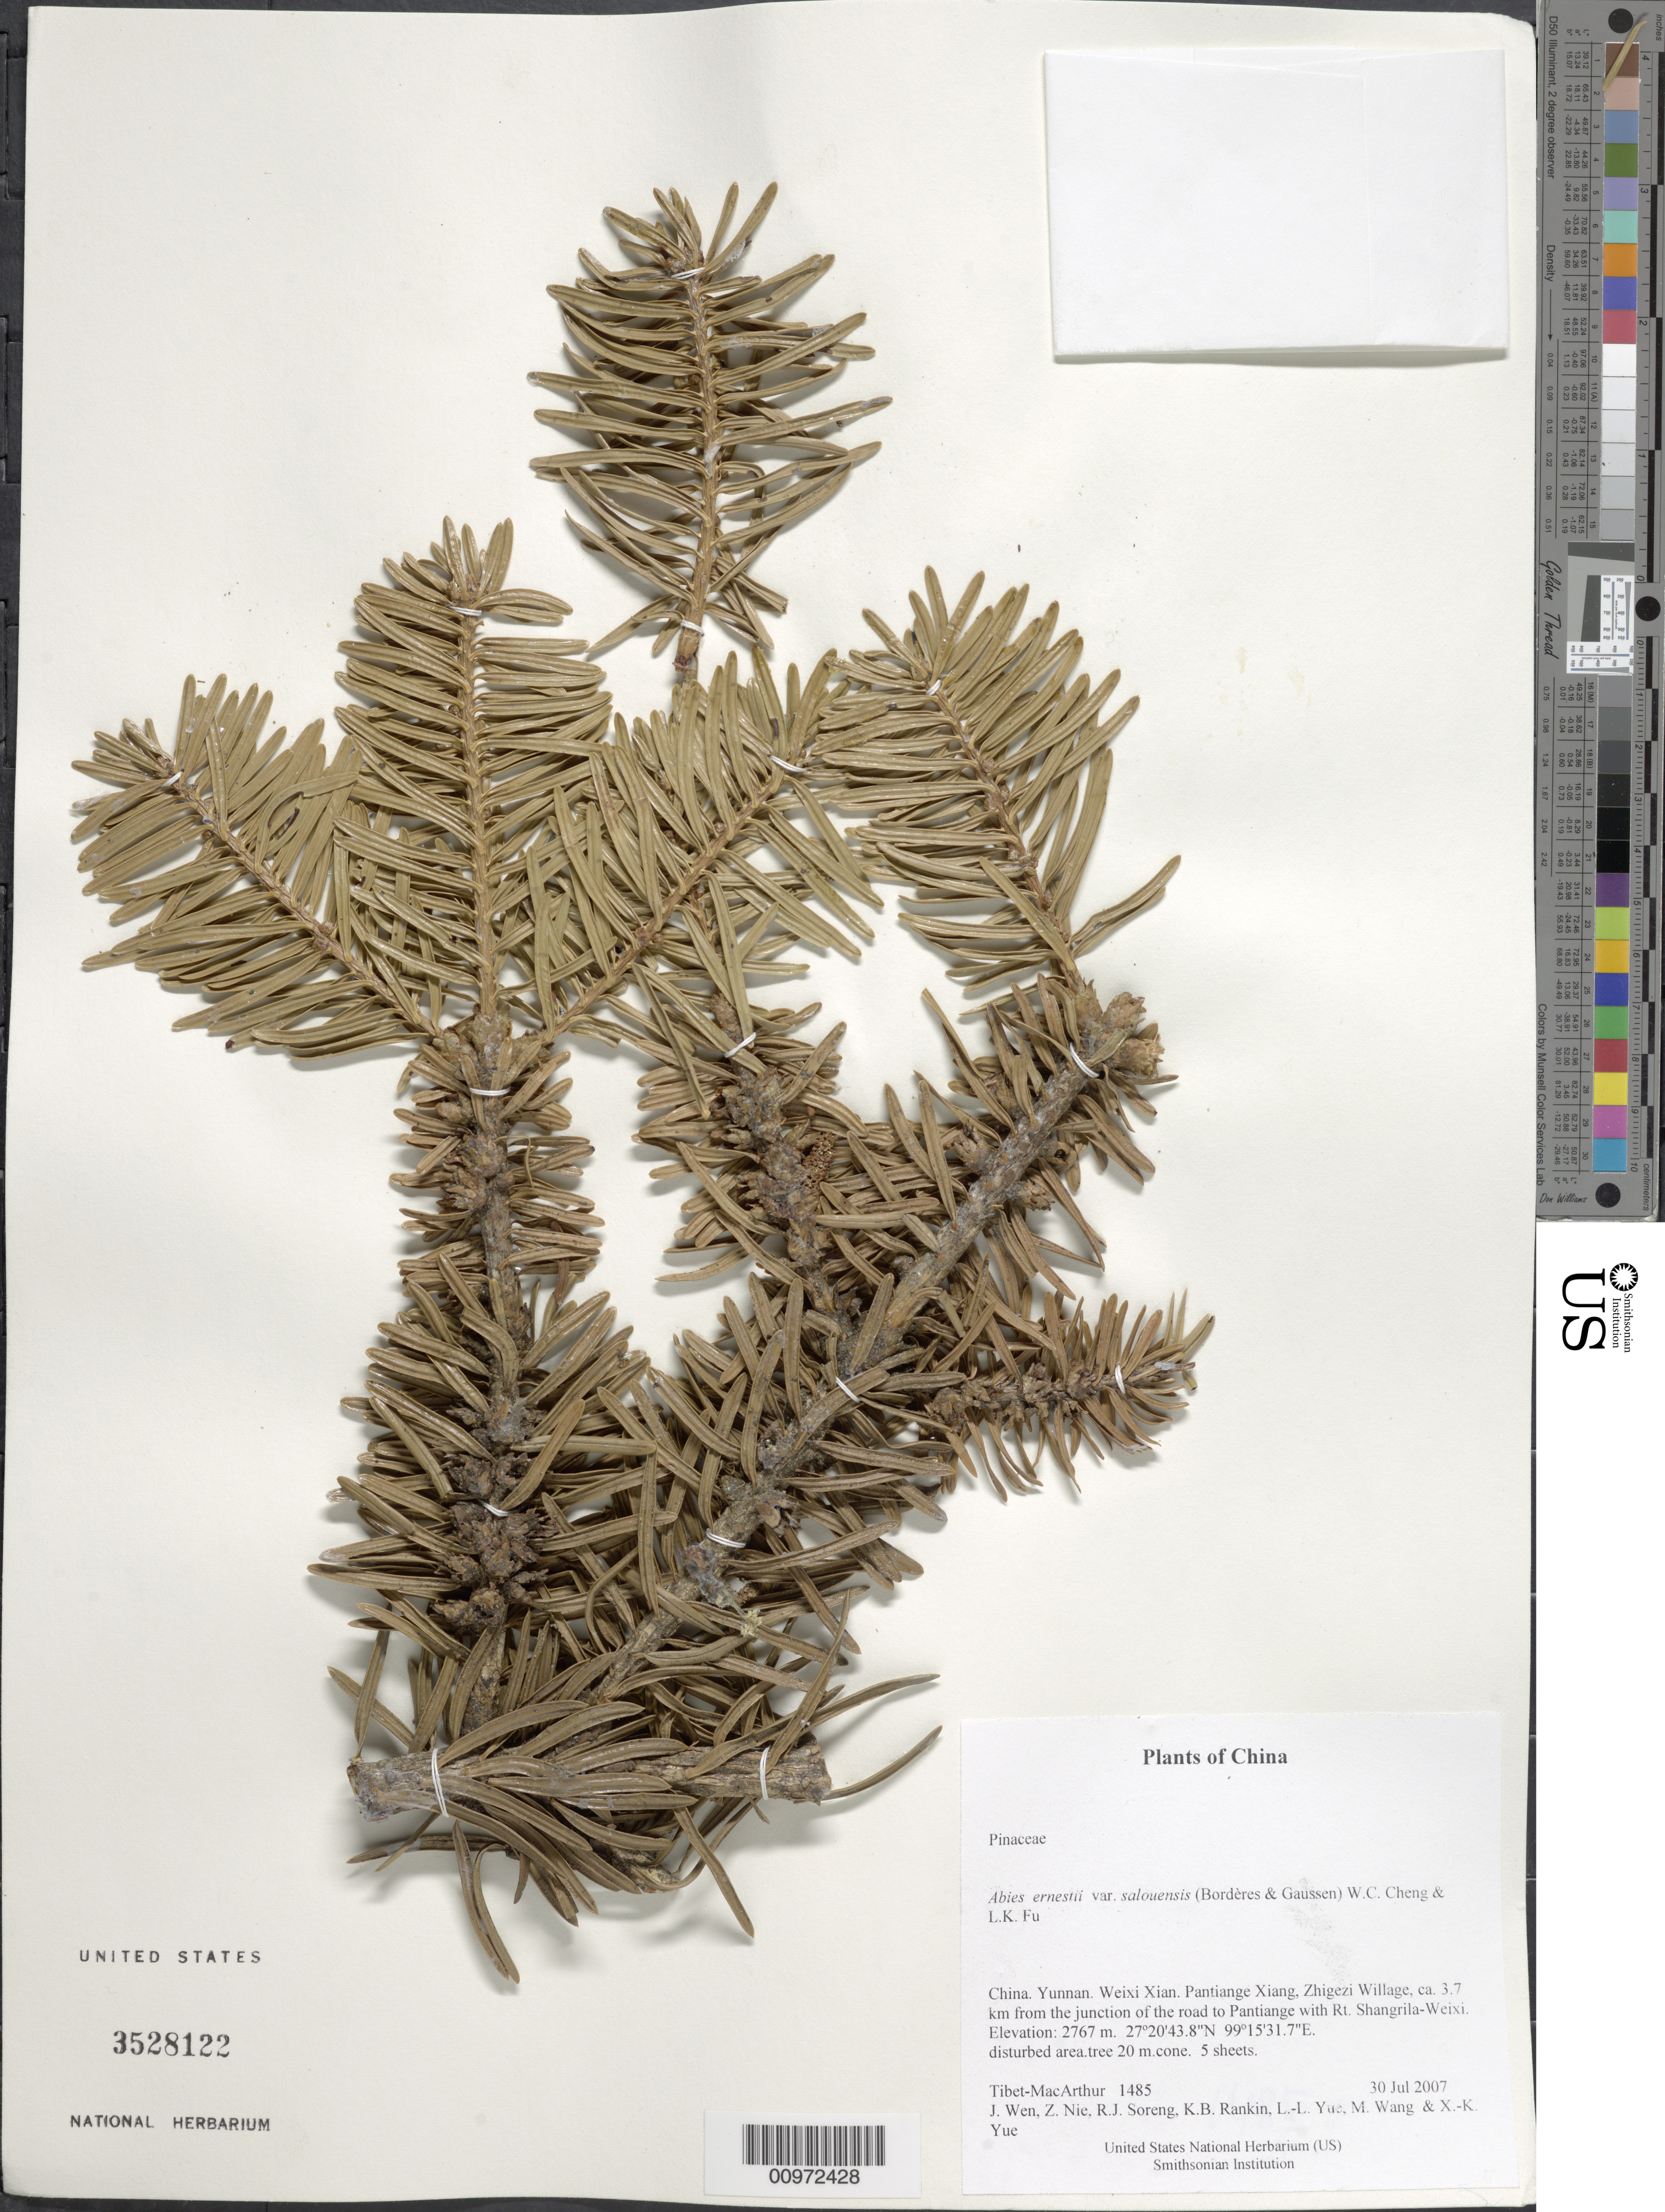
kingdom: Plantae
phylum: Tracheophyta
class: Pinopsida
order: Pinales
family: Pinaceae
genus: Abies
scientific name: Abies ernestii var. salouensis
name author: (Bordères & Gaussen) W.C. Cheng & L.K. Fu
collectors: Tibet-MacArthur, J. Wen, Z. Nie, R. J. Soreng, K. Rankin, L. Yue, M. Wang & X. Yue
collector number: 1485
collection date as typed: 30 Jul 2007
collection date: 2007-07-30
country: China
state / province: Yunnan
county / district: Weixi Xian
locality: Pantiange Xiang, Zhigezi Willage, ca. 3.7 km from the junction of the road to Pantiange with Rt. Shangrila-Weixi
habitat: disturbed area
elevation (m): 2767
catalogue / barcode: US 3528122